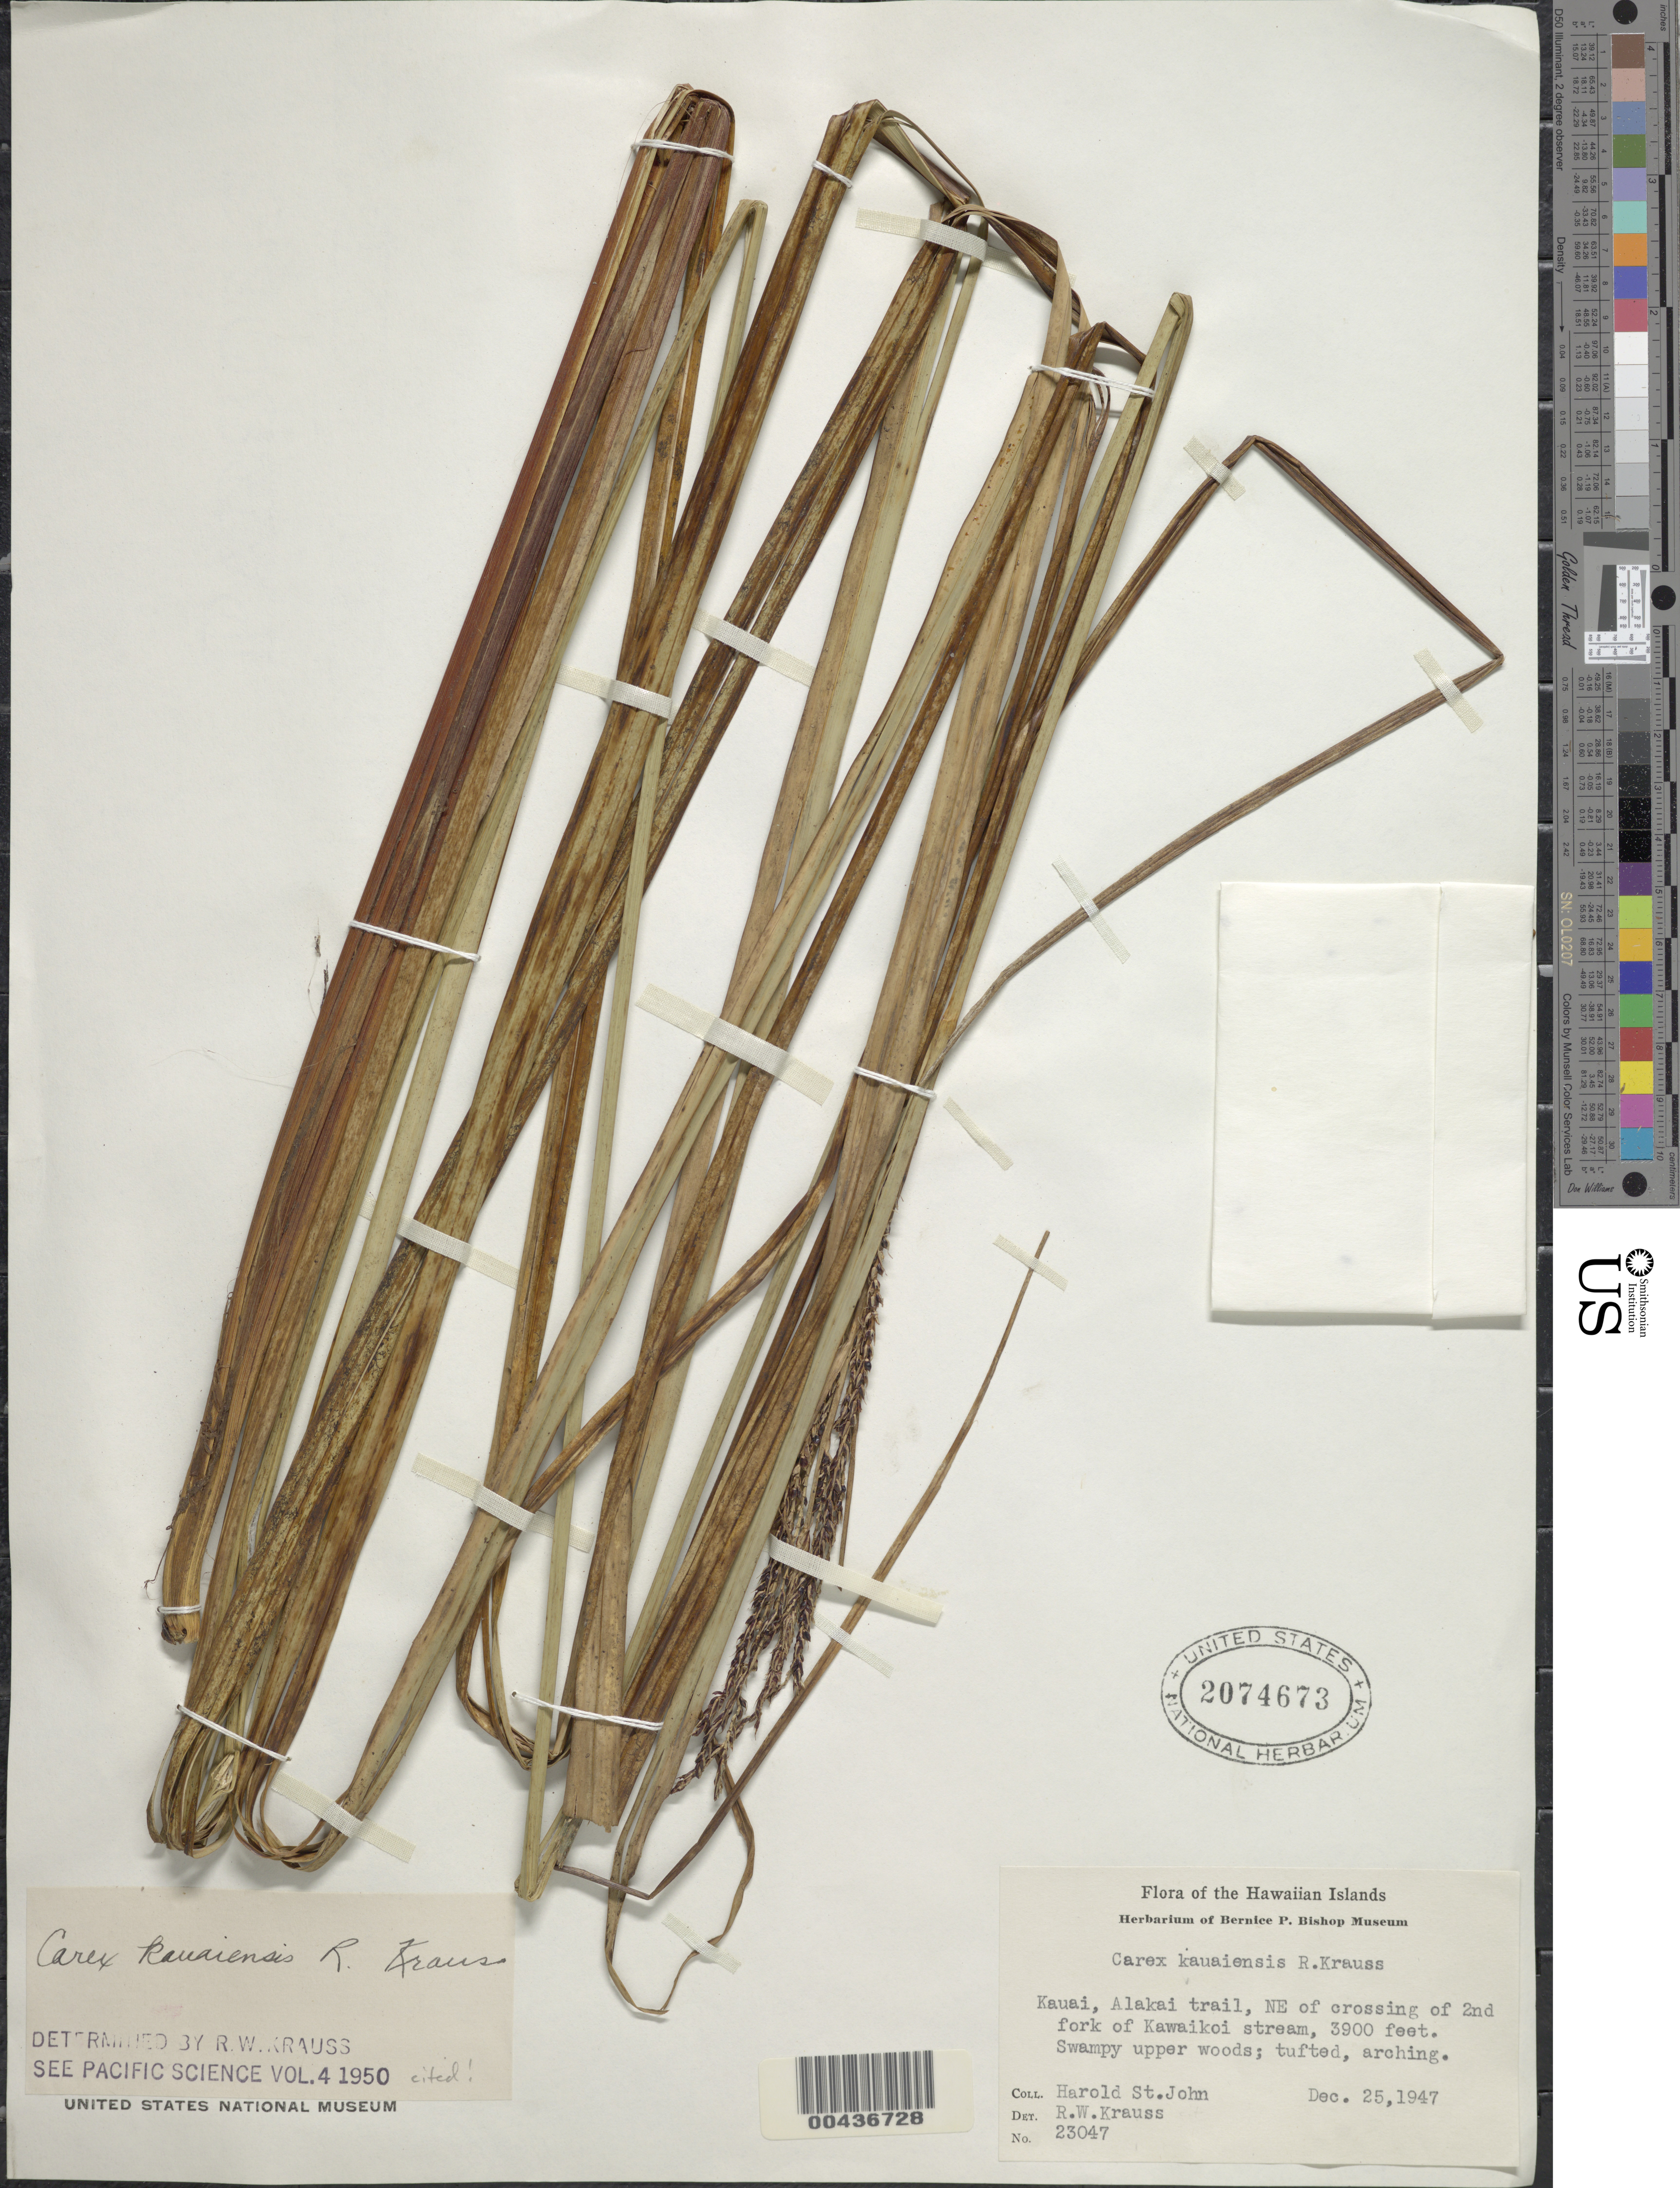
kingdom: Plantae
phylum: Tracheophyta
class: Liliopsida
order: Poales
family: Cyperaceae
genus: Carex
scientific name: Carex kauaiensis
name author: R.W. Krauss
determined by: Krauss, R. W.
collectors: H. St. John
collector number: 23047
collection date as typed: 25 Dec 1947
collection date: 1947-12-25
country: United States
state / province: Hawaii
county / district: Kauai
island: Kaua'i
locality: Alakai trail, NE of crossing of 2nd fork of Kawaikoi stream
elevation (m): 1189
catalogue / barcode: US 2074673